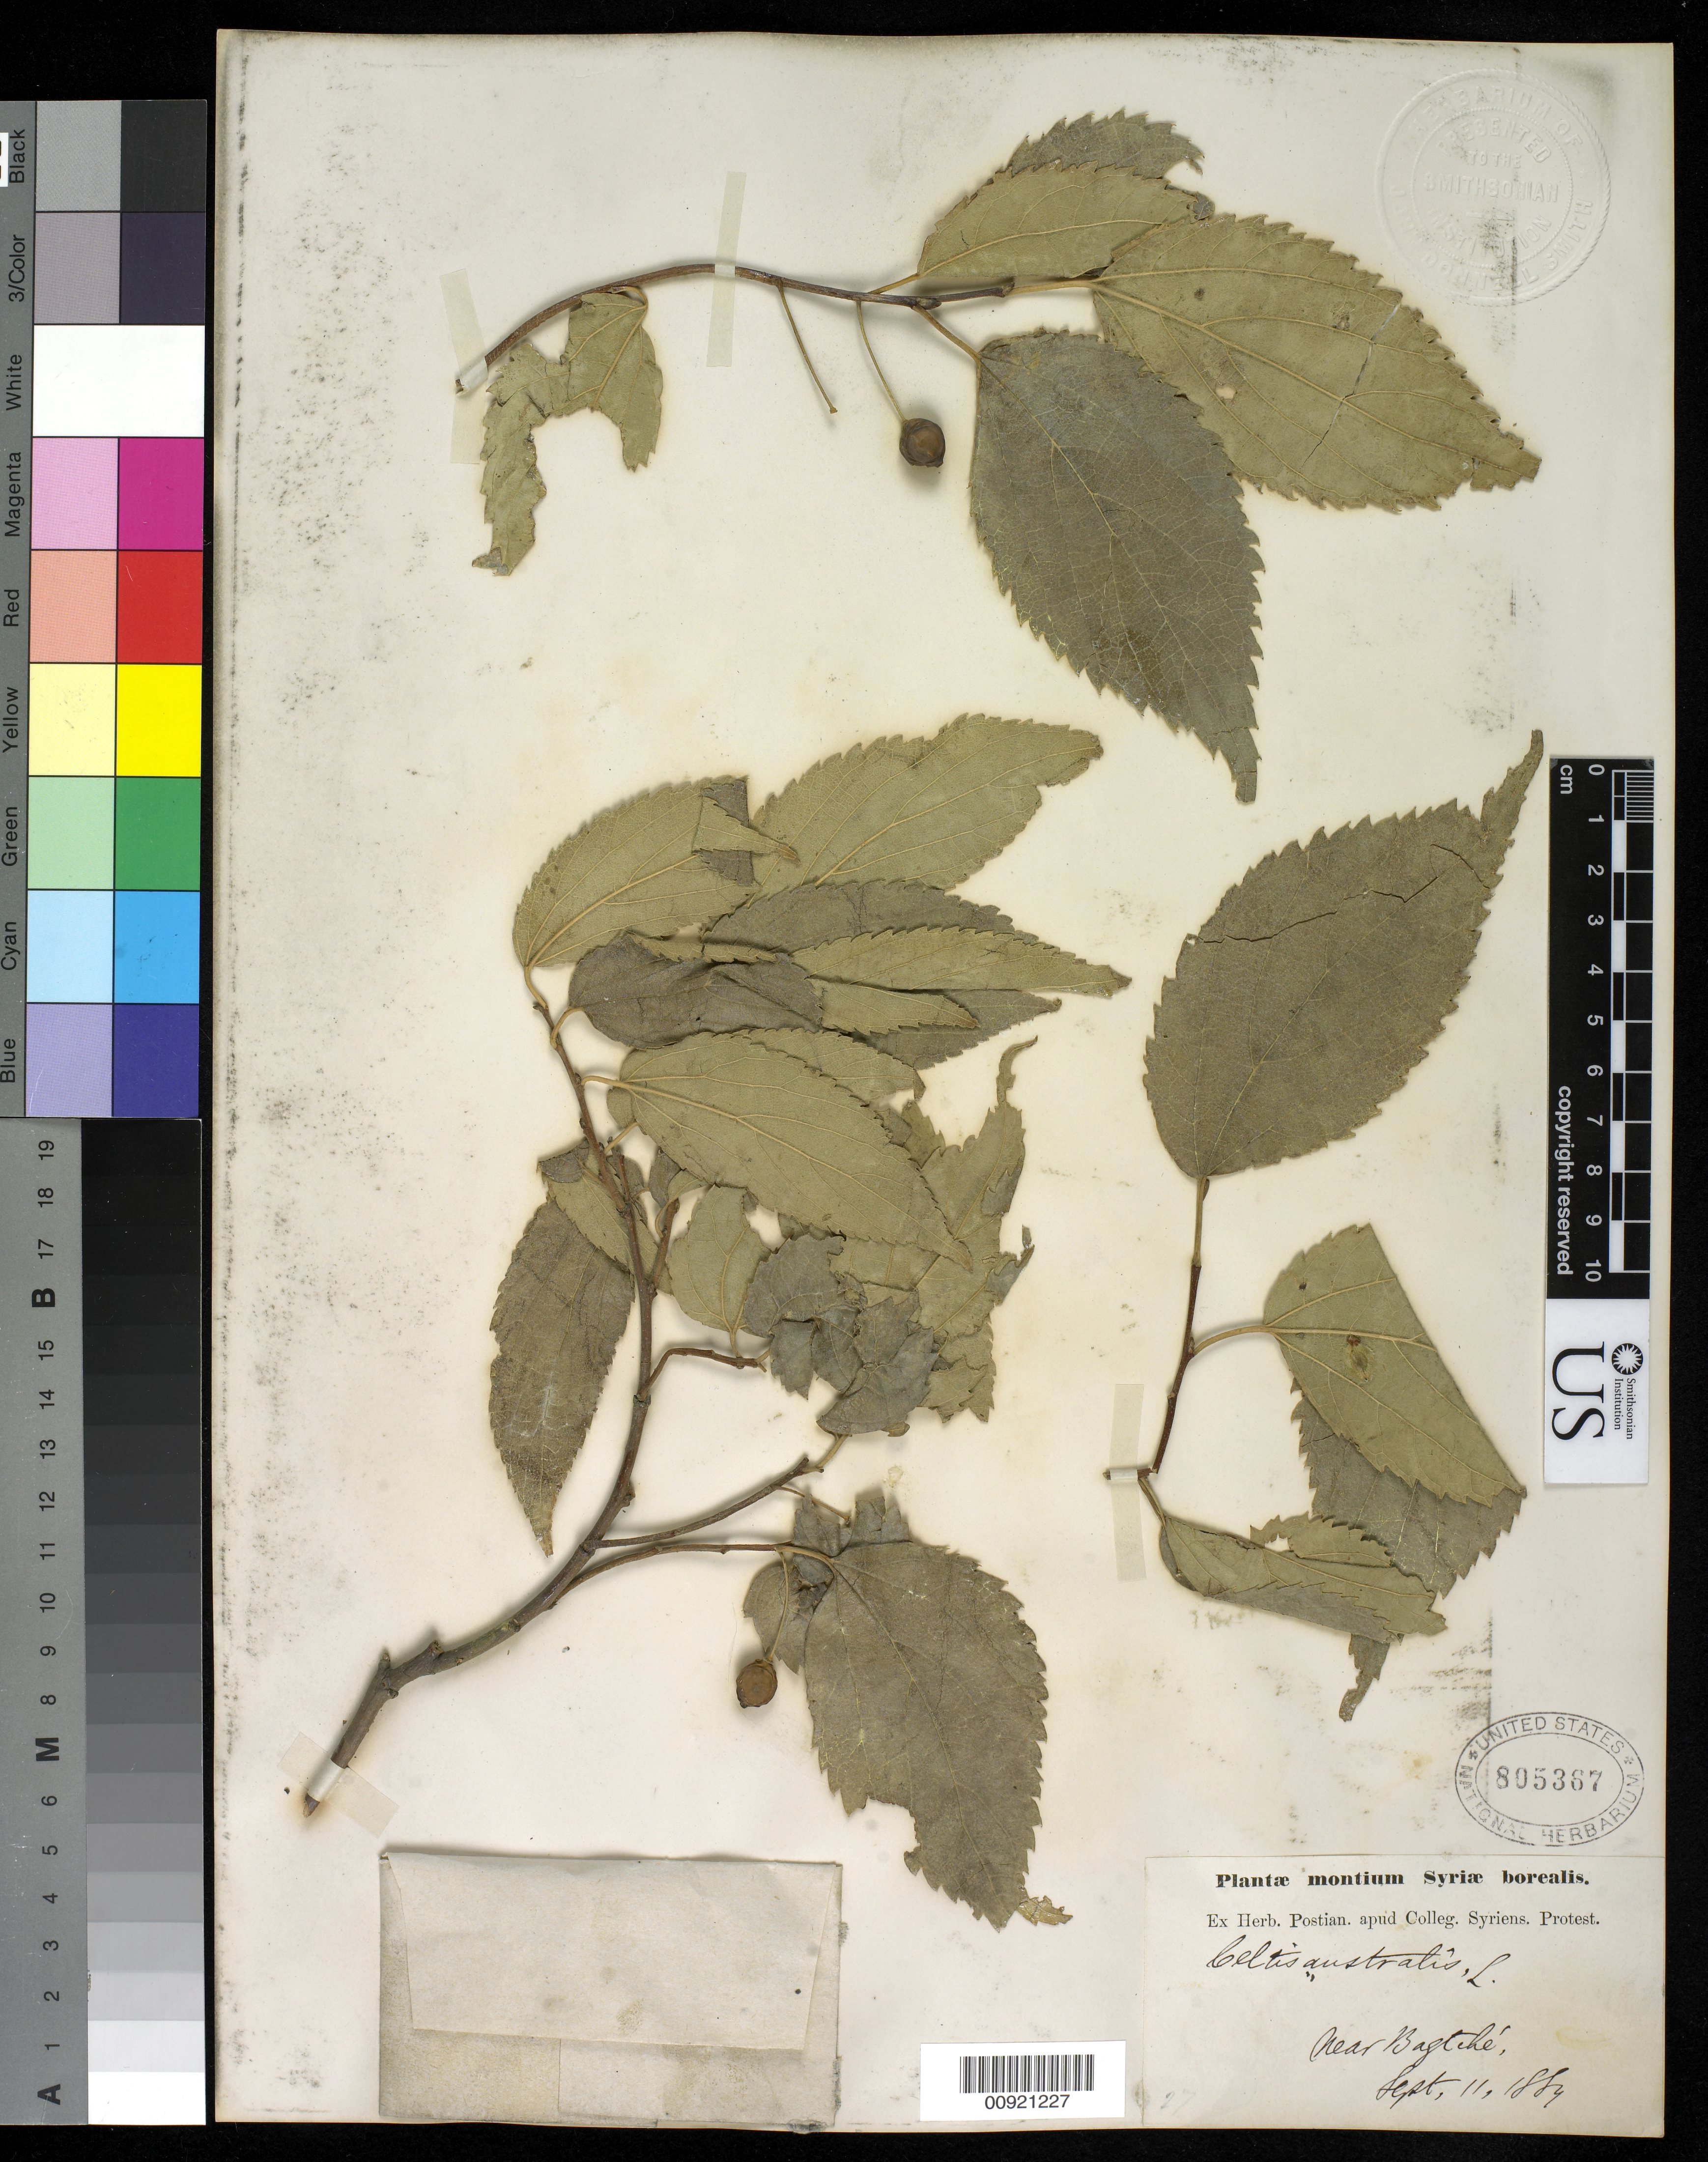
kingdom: Plantae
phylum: Tracheophyta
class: Magnoliopsida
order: Rosales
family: Cannabaceae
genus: Celtis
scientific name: Celtis australis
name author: L.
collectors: -. Postian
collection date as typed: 11 Sep 1884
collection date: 1884-09-11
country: Syria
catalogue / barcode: US 805367